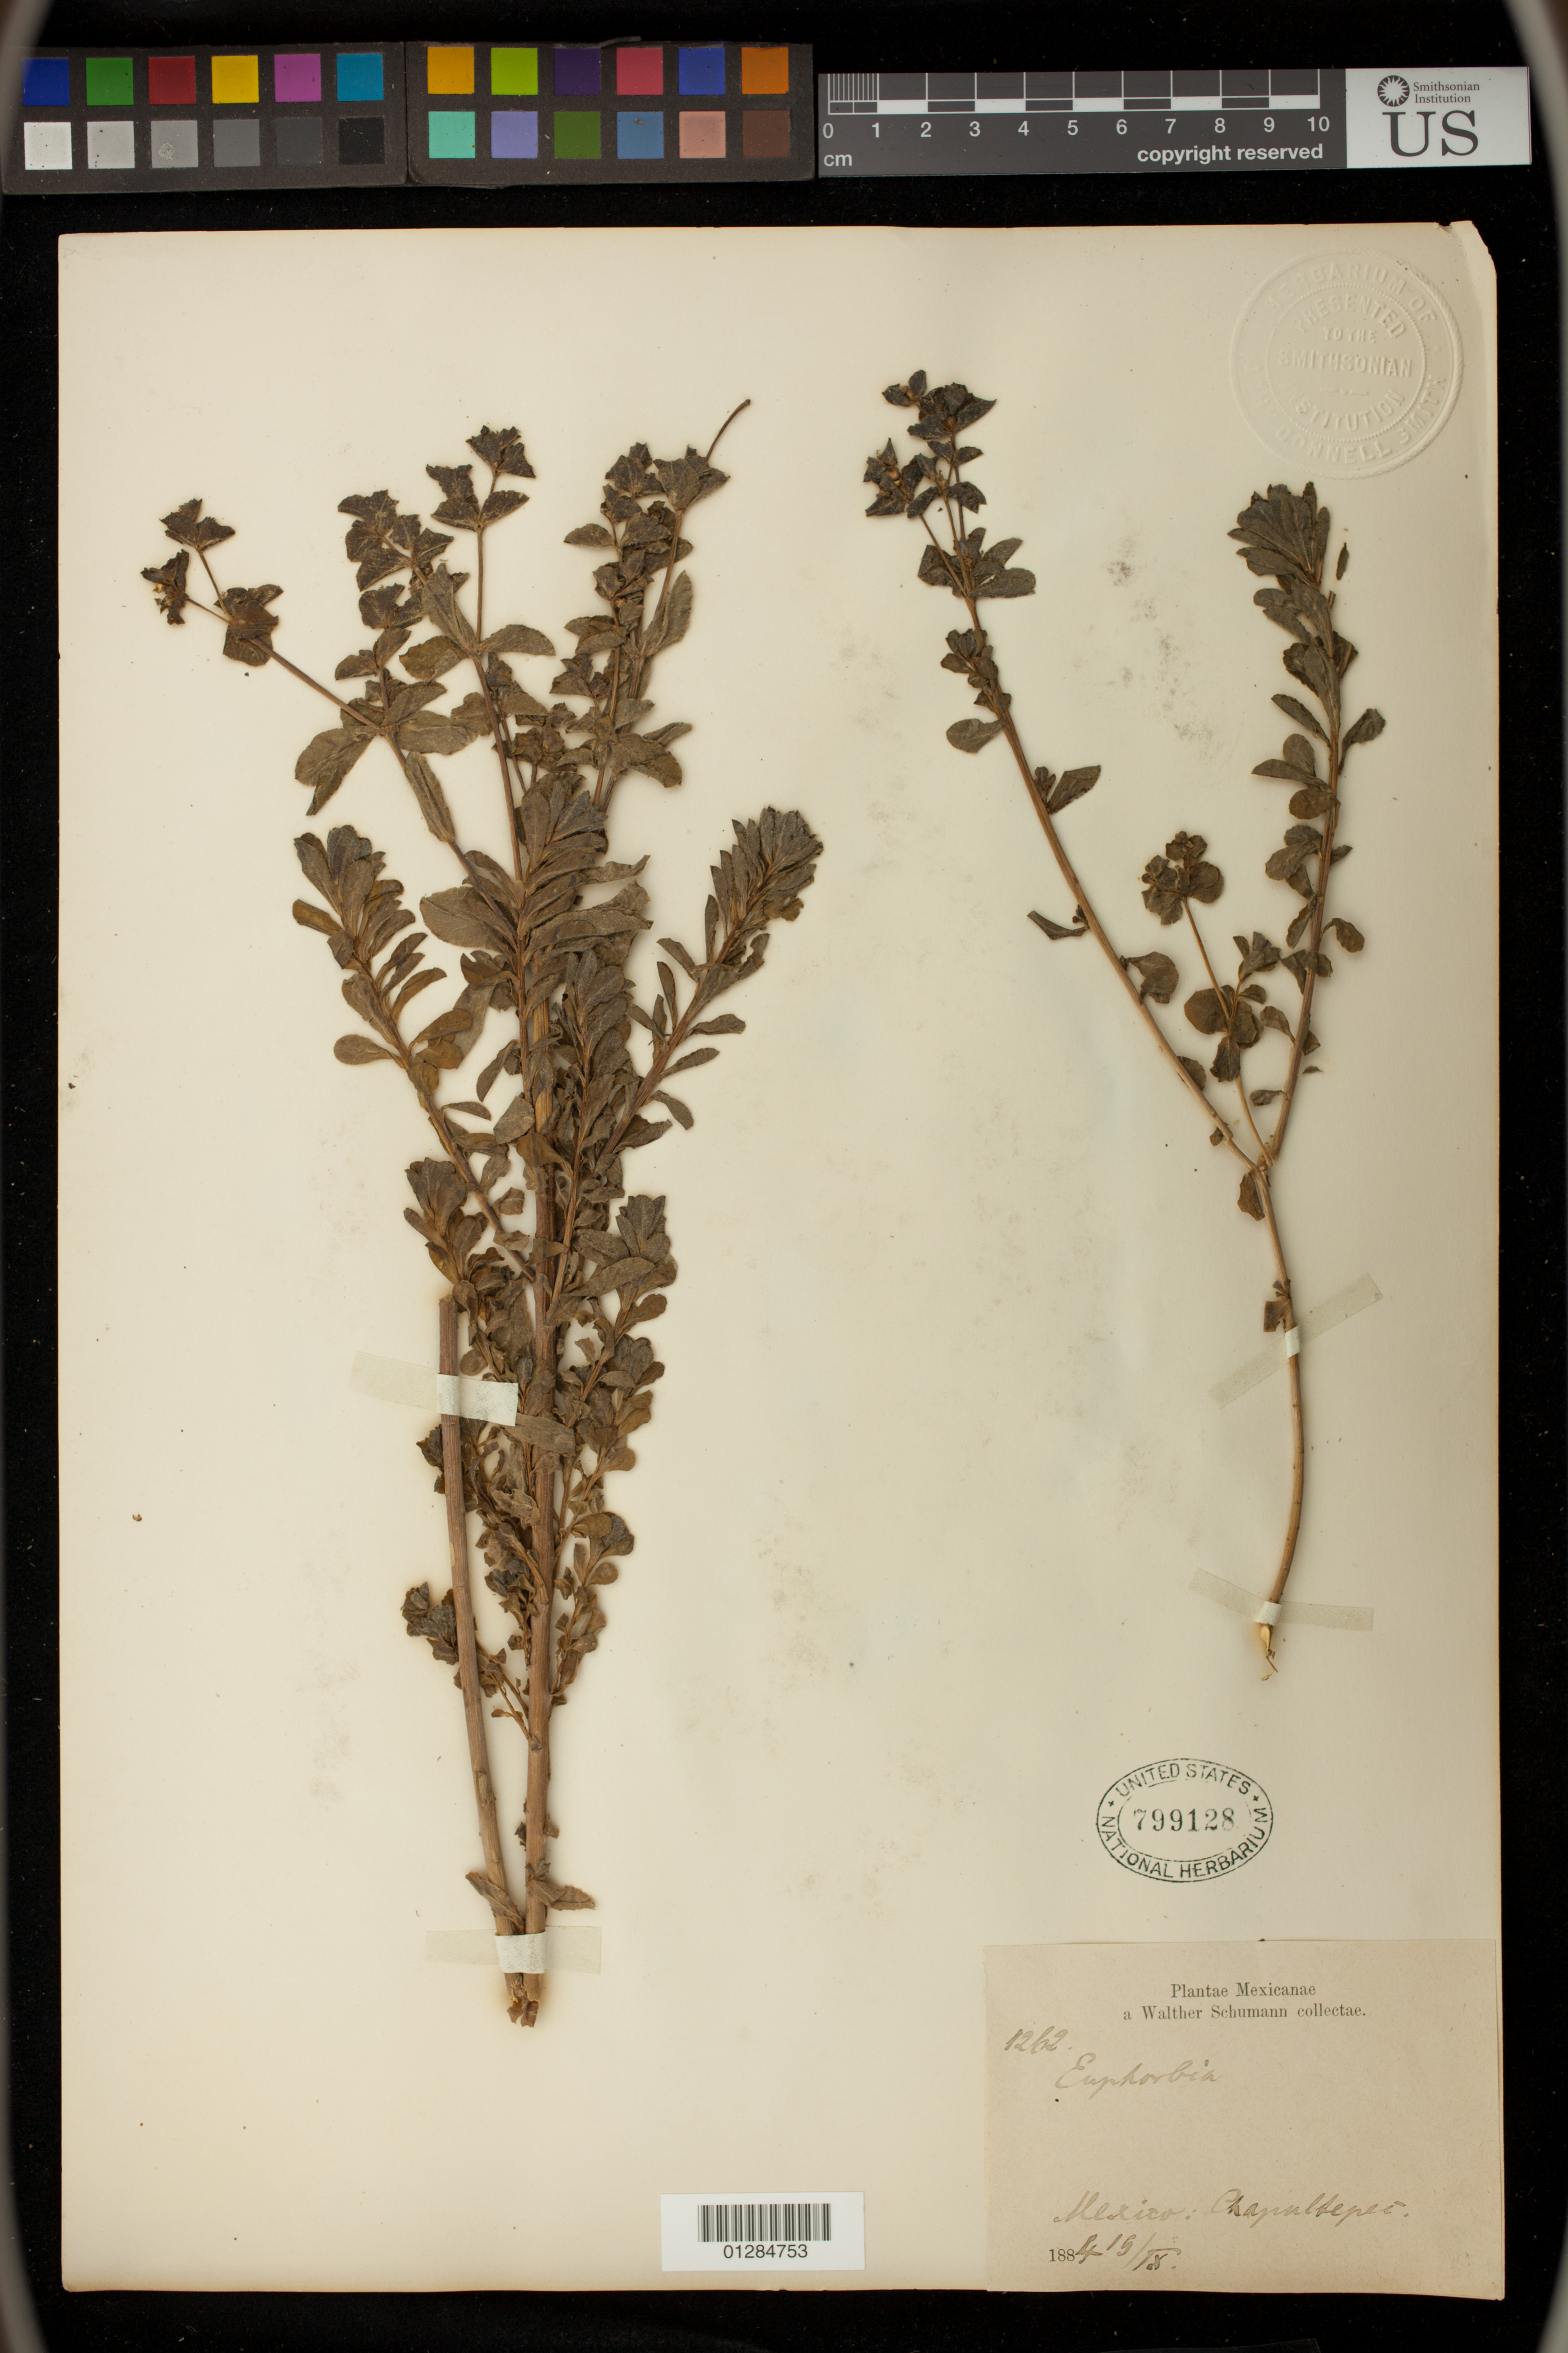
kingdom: Plantae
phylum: Tracheophyta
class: Magnoliopsida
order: Malpighiales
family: Euphorbiaceae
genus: Euphorbia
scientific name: Euphorbia sp.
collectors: W. Schumann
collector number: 1262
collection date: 1884-09-19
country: Mexico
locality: Chapultepec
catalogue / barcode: US 799128